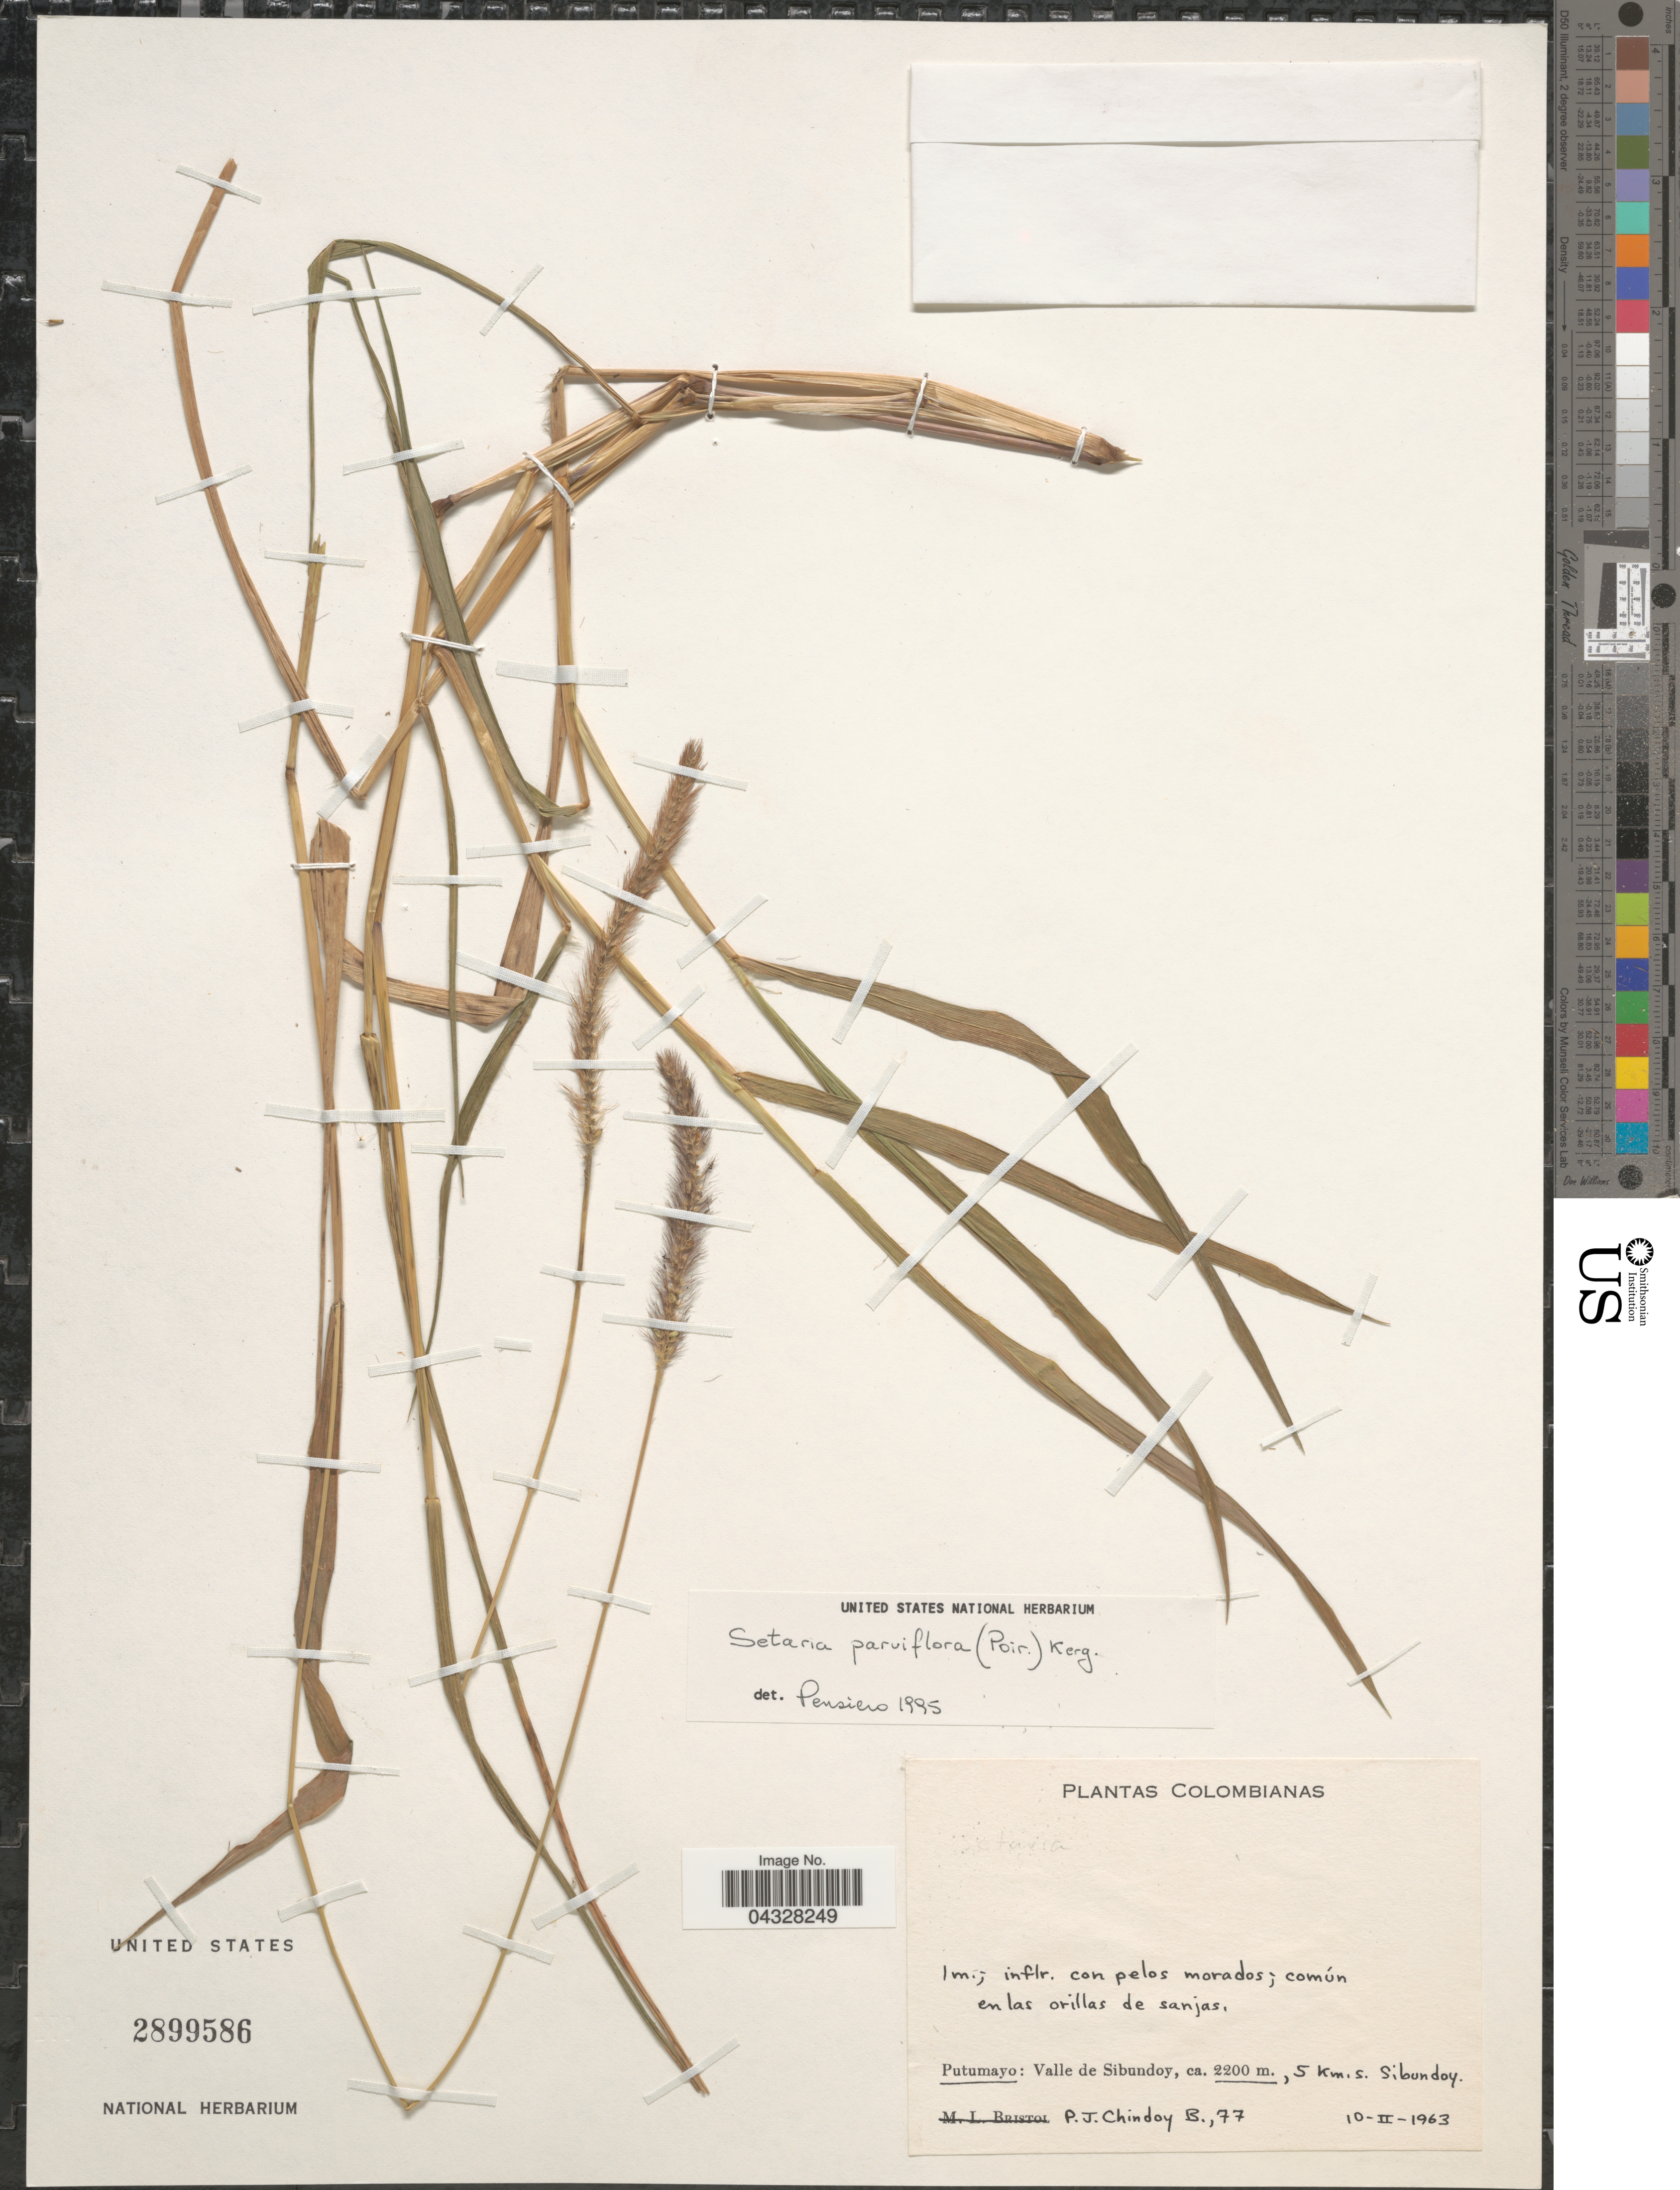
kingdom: Plantae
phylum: Tracheophyta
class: Liliopsida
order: Poales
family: Poaceae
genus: Setaria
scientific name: Setaria parviflora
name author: (Poir.) Kerguélen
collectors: P. Chindoy B.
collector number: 77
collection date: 1963-02-10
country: Colombia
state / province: Putumayo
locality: Valle de Sibundoy, 5 Km. S. Sibundoy.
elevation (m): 2200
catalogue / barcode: US 2899586